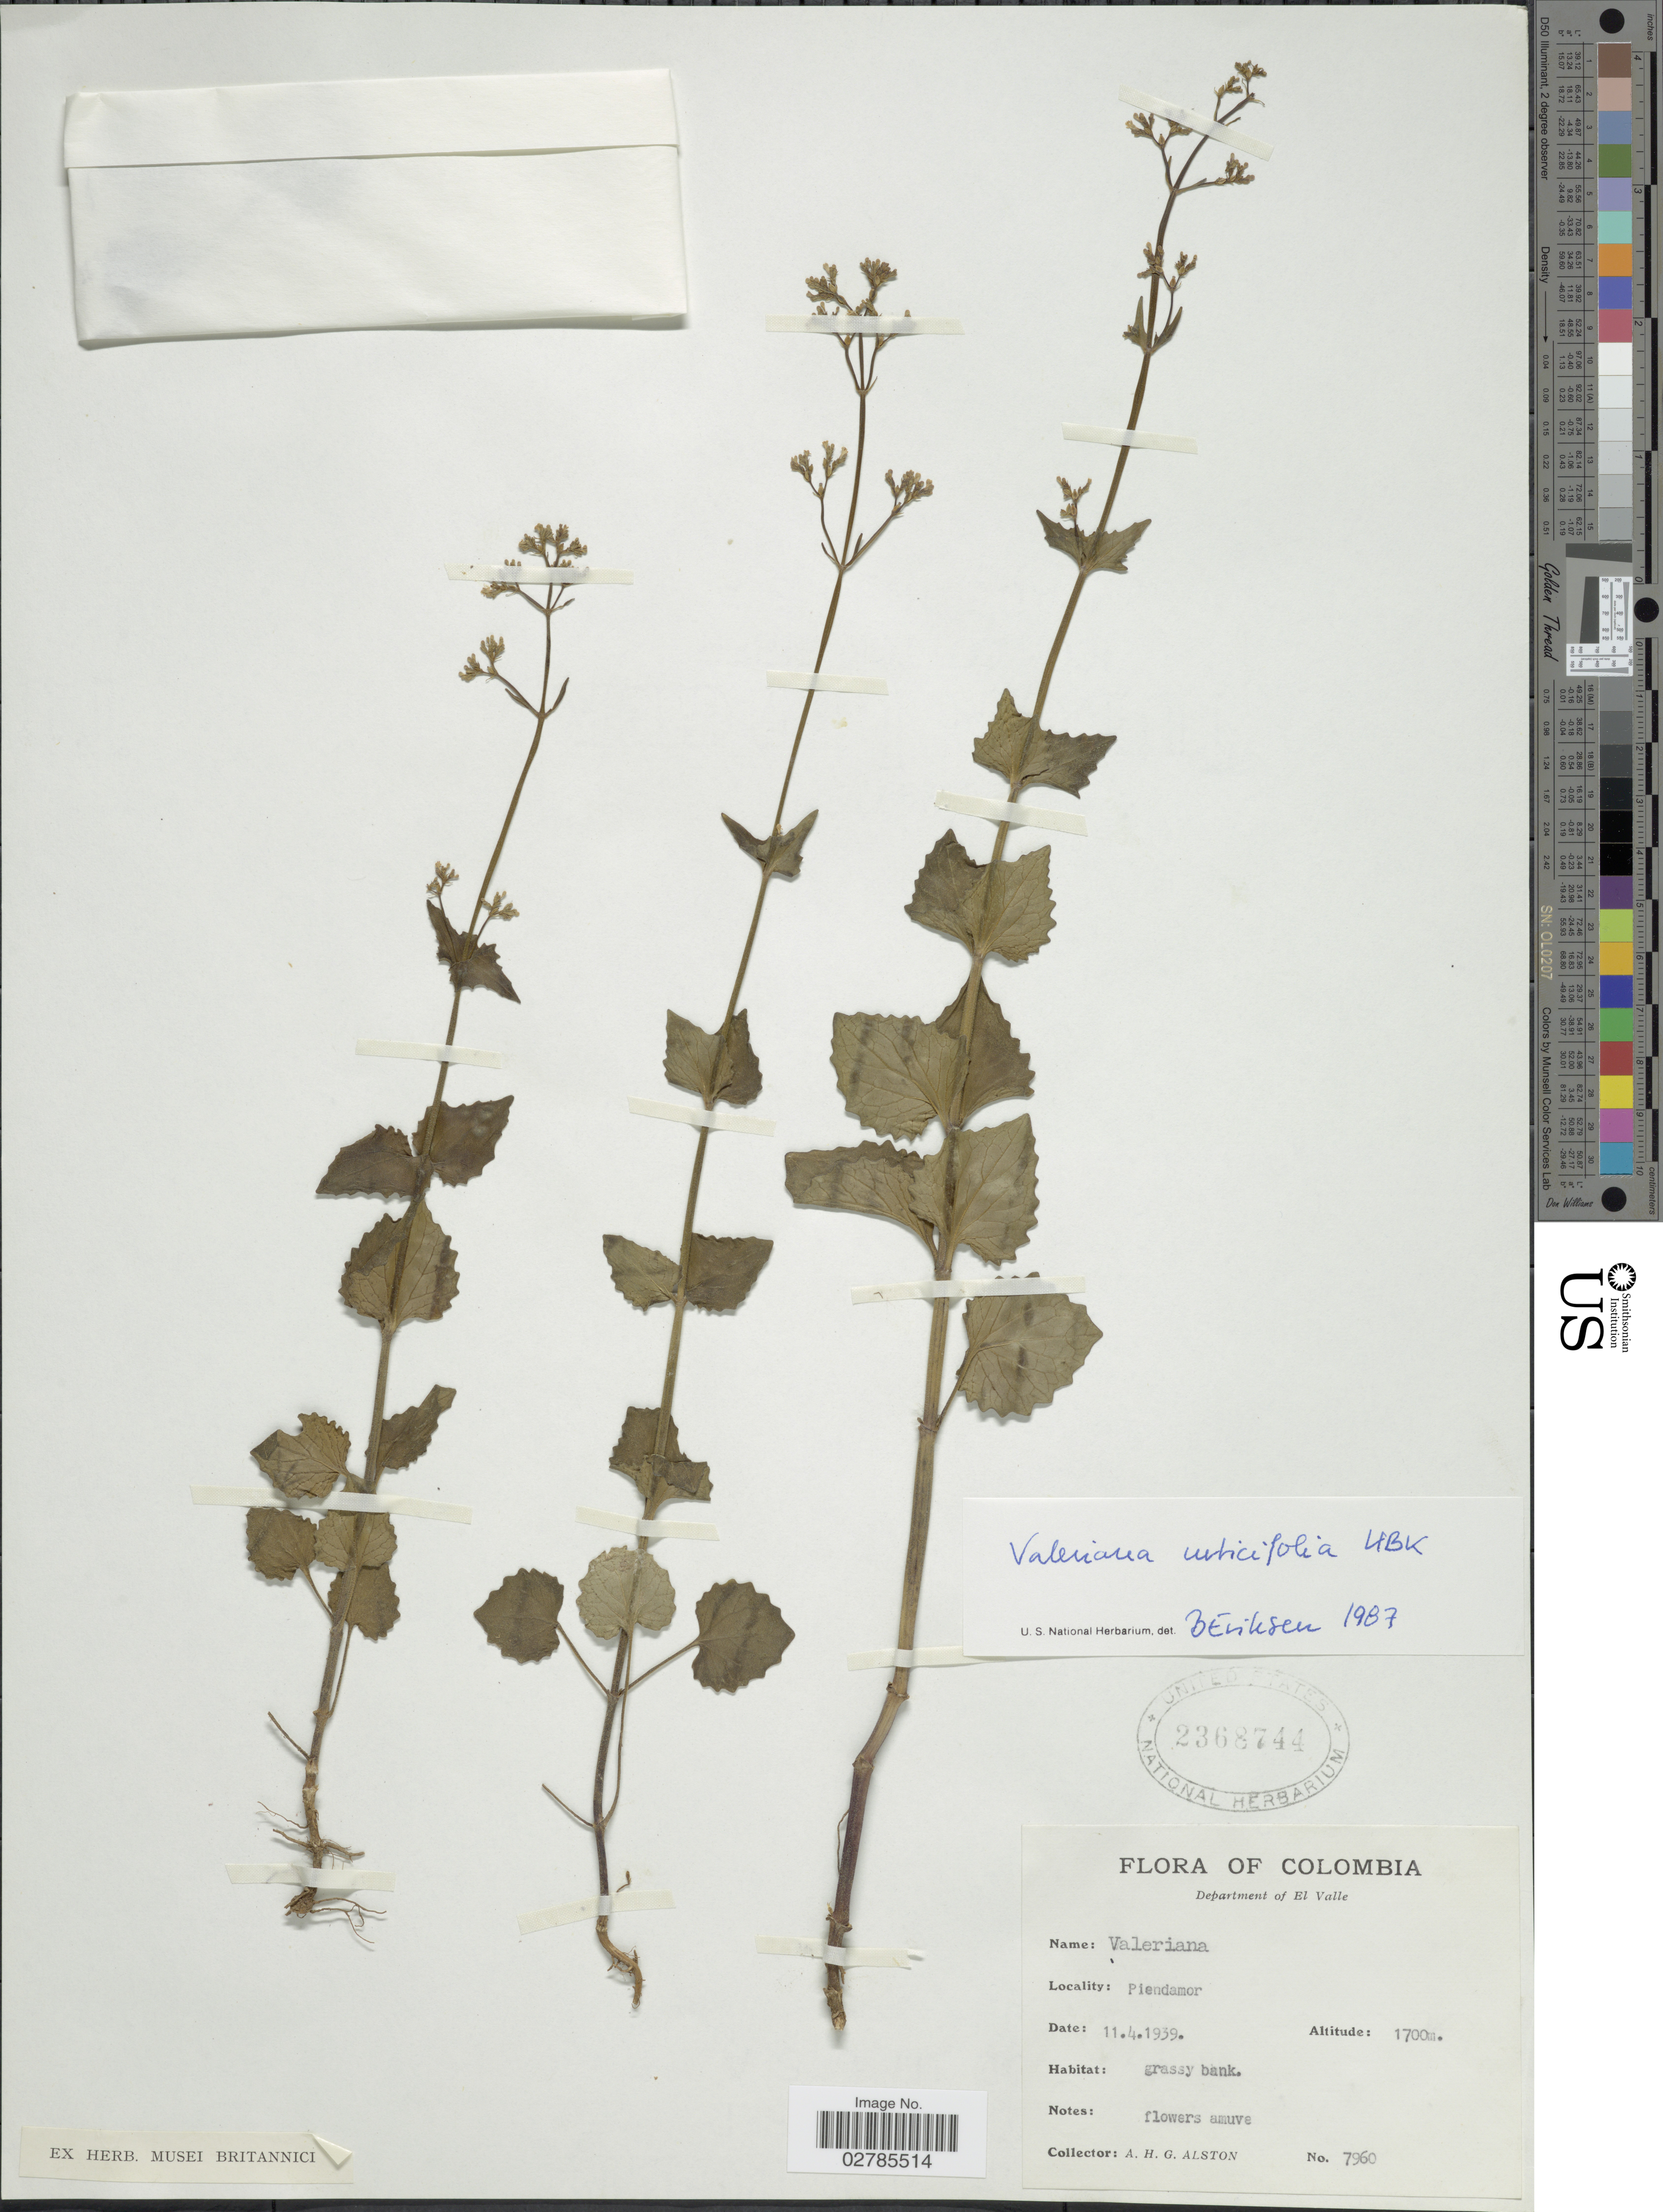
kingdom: Plantae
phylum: Tracheophyta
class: Magnoliopsida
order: Dipsacales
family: Caprifoliaceae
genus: Valeriana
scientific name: Valeriana urticaefolia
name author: Kunth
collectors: A. H. Alston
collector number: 7960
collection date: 1939-04-11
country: Colombia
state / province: Valle del Cauca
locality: Department of El Valle. Piendamor.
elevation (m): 1700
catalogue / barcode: US 2368744